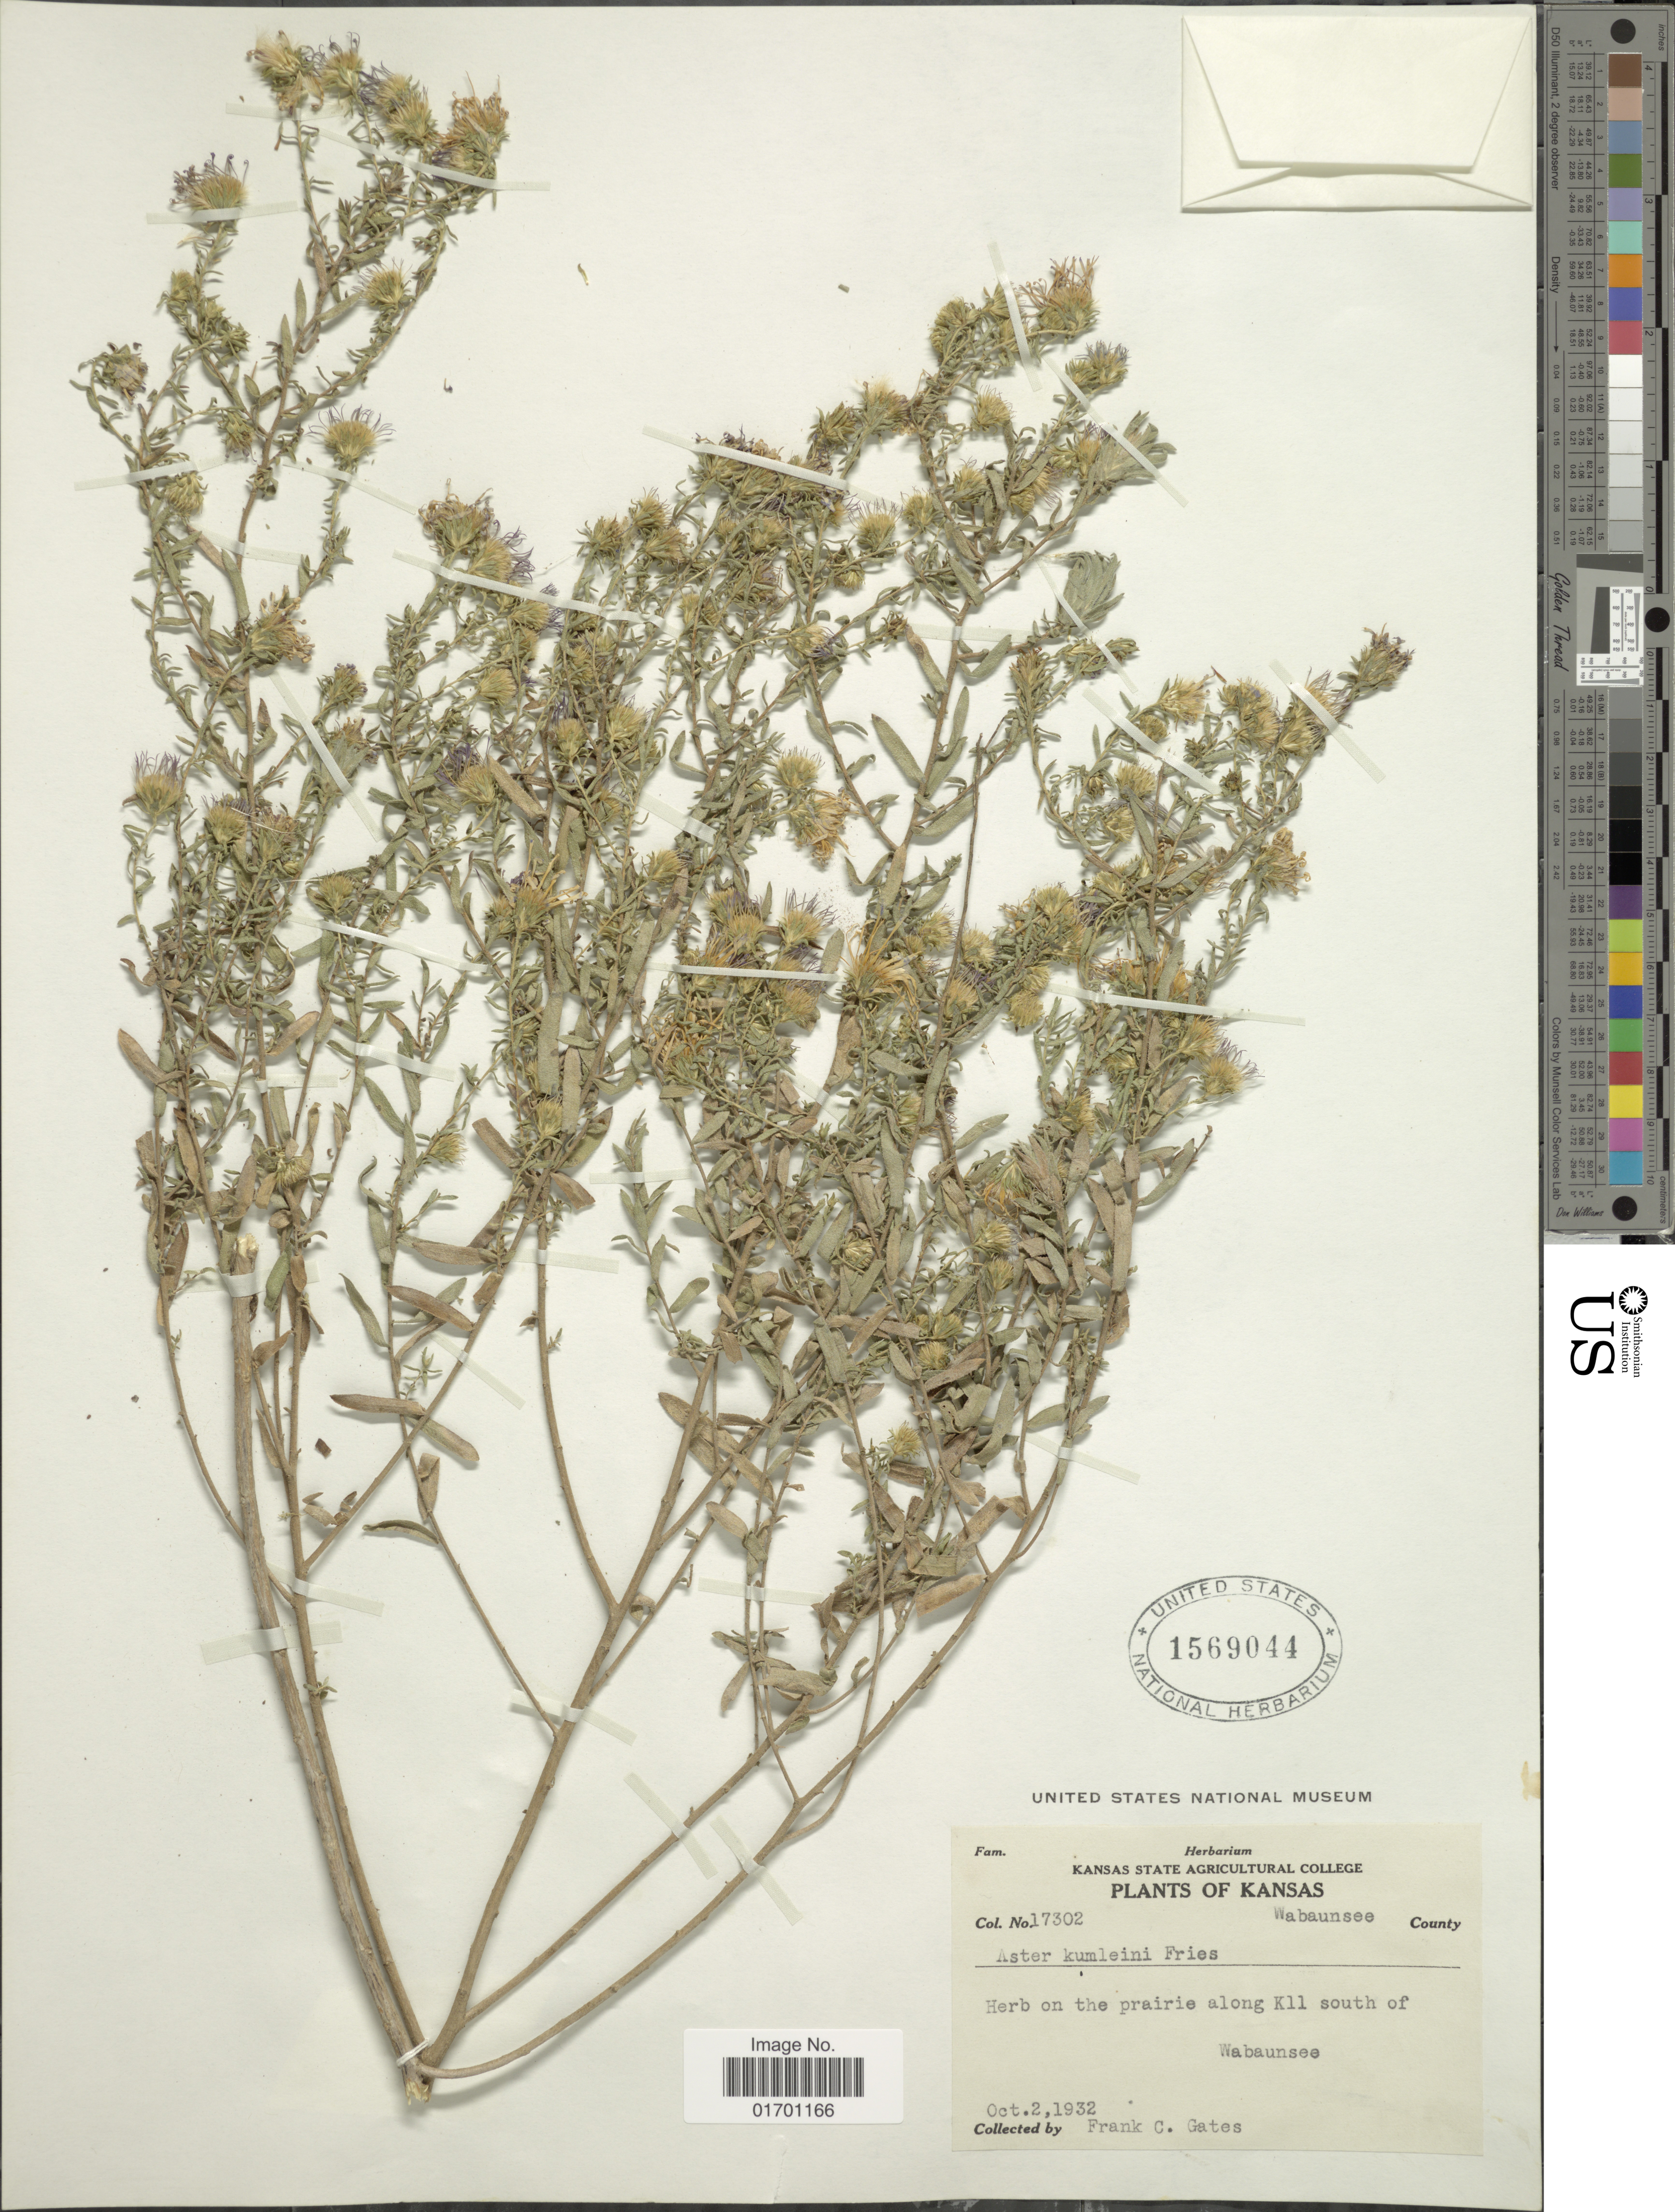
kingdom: Plantae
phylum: Tracheophyta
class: Magnoliopsida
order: Asterales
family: Asteraceae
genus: Symphyotrichum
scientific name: Symphyotrichum oblongifolium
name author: (Nutt.) G.L. Nesom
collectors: F. C. Gates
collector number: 17302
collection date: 1932-10-02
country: United States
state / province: Kansas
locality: Wabaunsee County, Herb on the prairie along K11 south of Wabaunsee.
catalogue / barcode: US 1569044